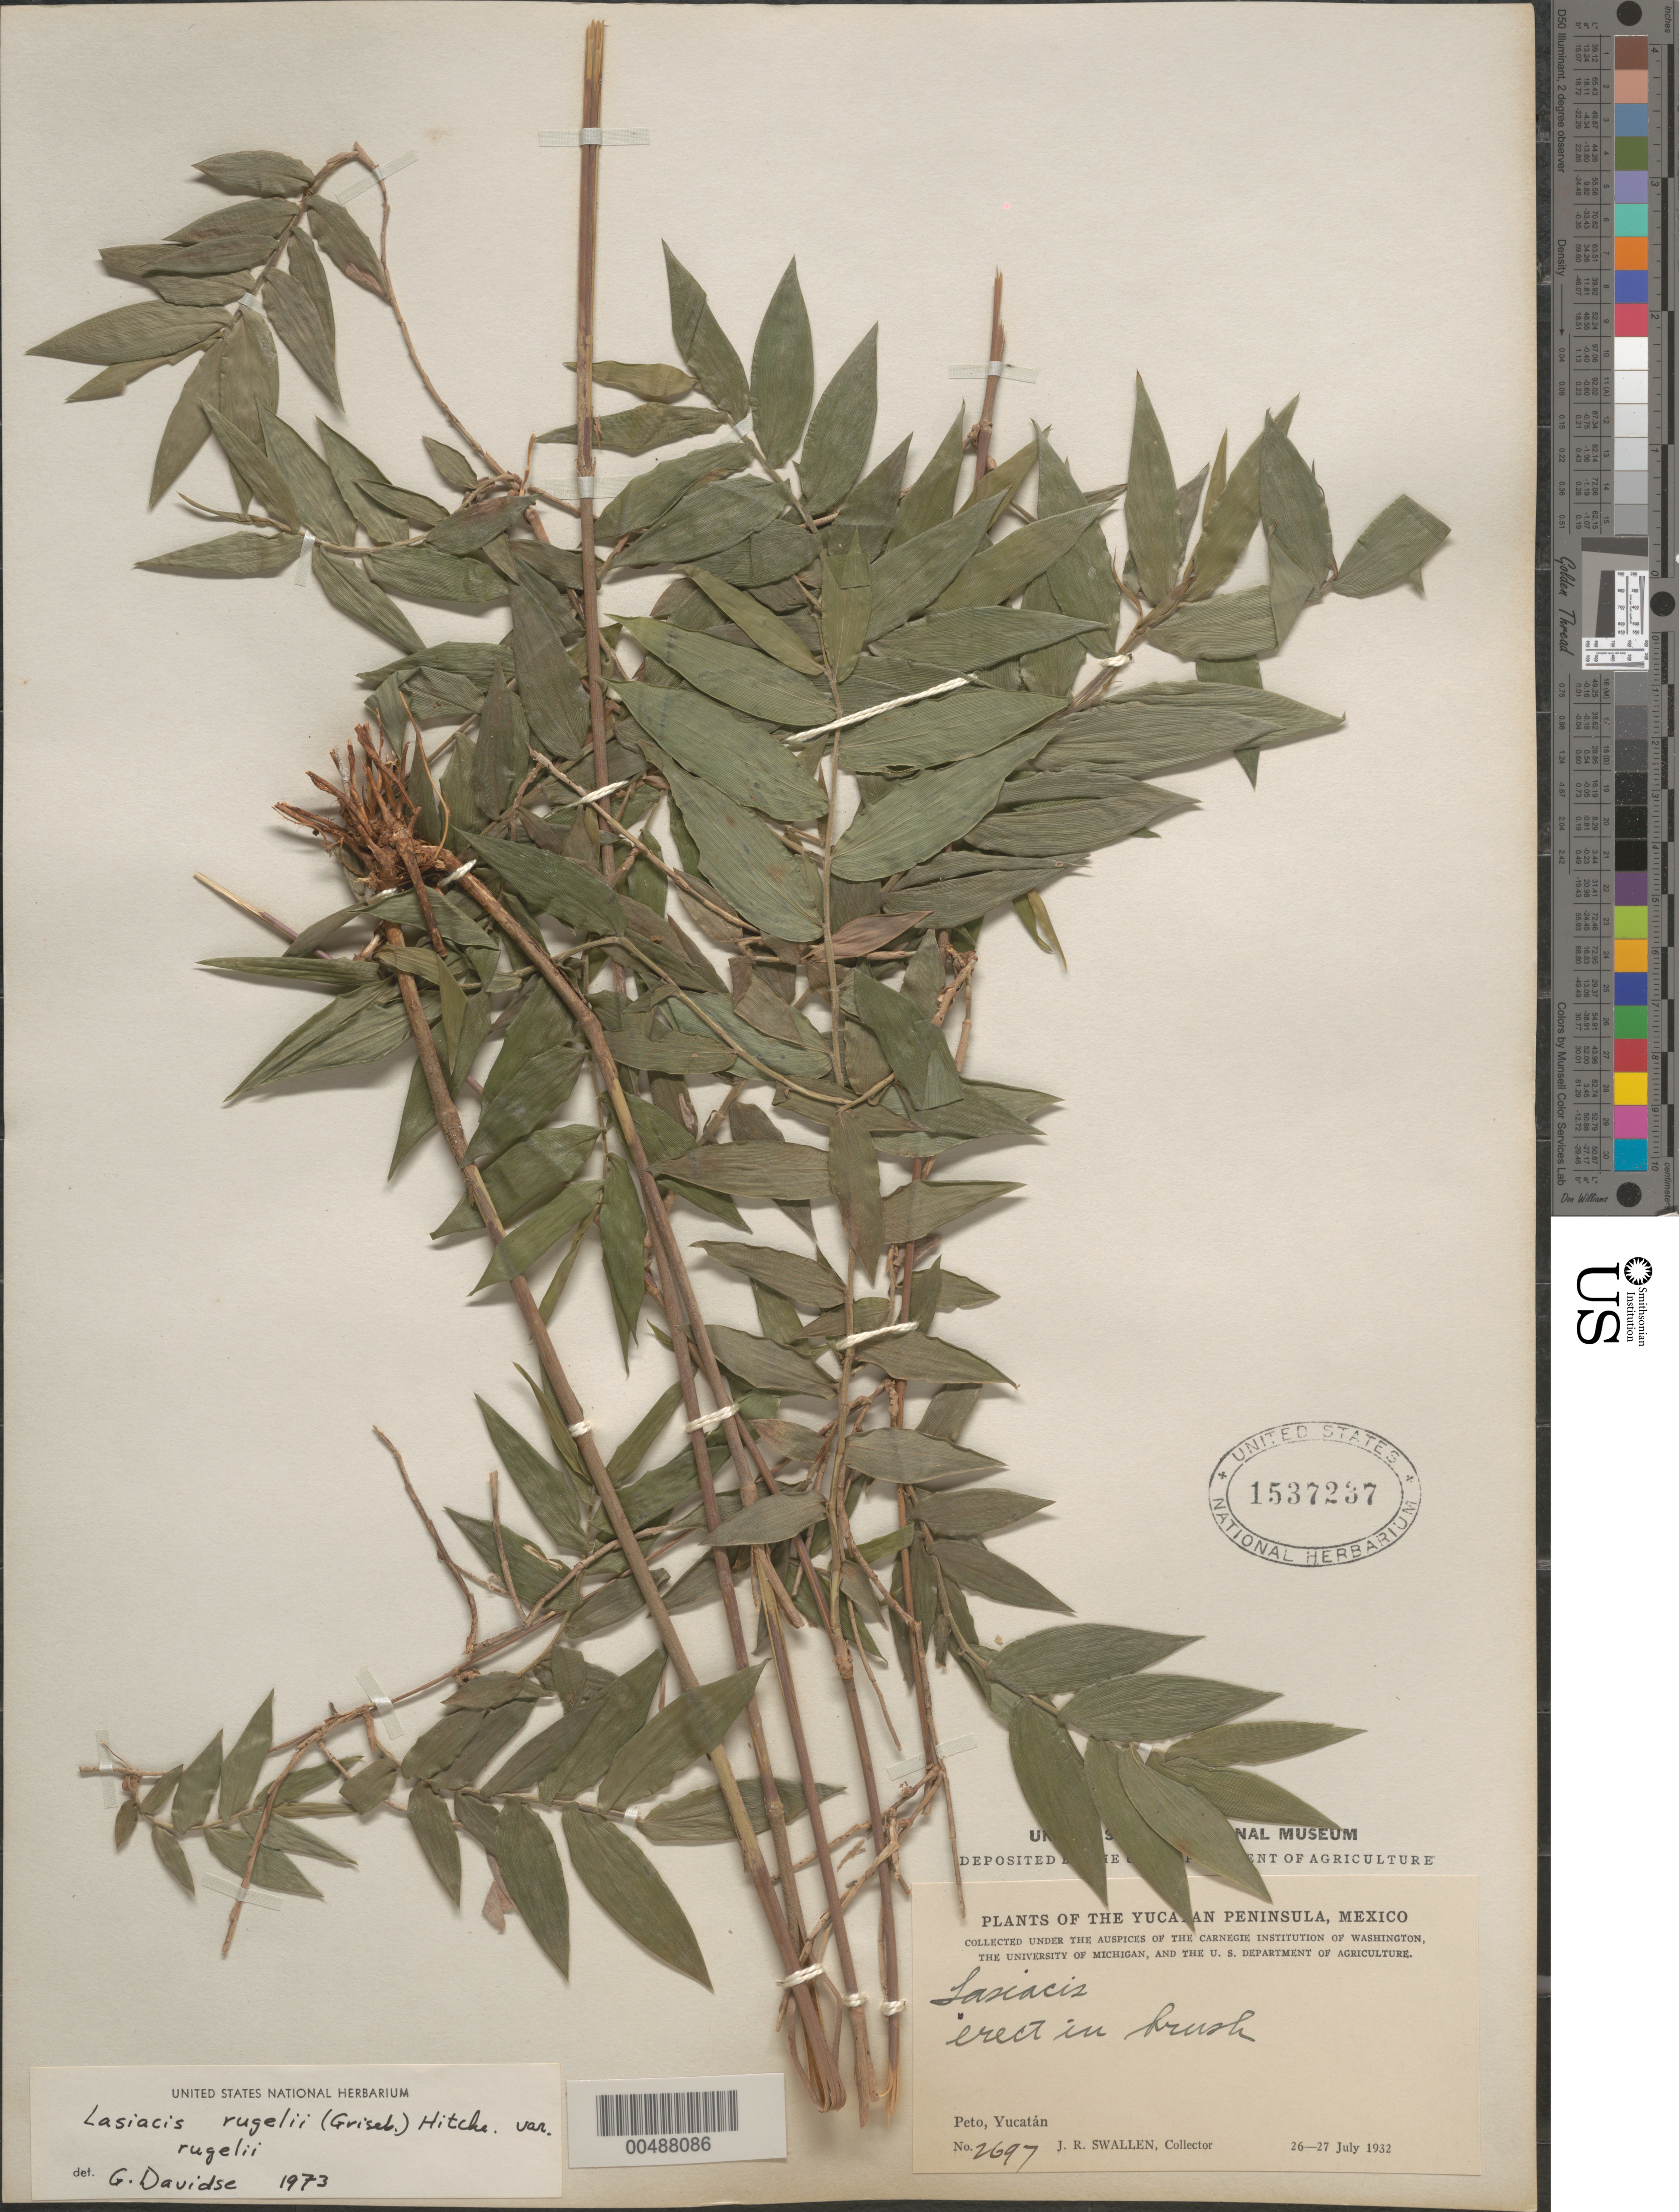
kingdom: Plantae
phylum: Tracheophyta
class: Liliopsida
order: Poales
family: Poaceae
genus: Lasiacis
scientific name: Lasiacis rugelii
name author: (Griseb.) Hitchc.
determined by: Davidse, Gerrit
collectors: J. R. Swallen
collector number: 2697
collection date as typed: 26 Jul 1932 to 27 Jul 1932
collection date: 1932-07-26/1932-07-27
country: Mexico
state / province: Yucatan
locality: Yucatan Peninsula, Peto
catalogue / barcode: US 1537237